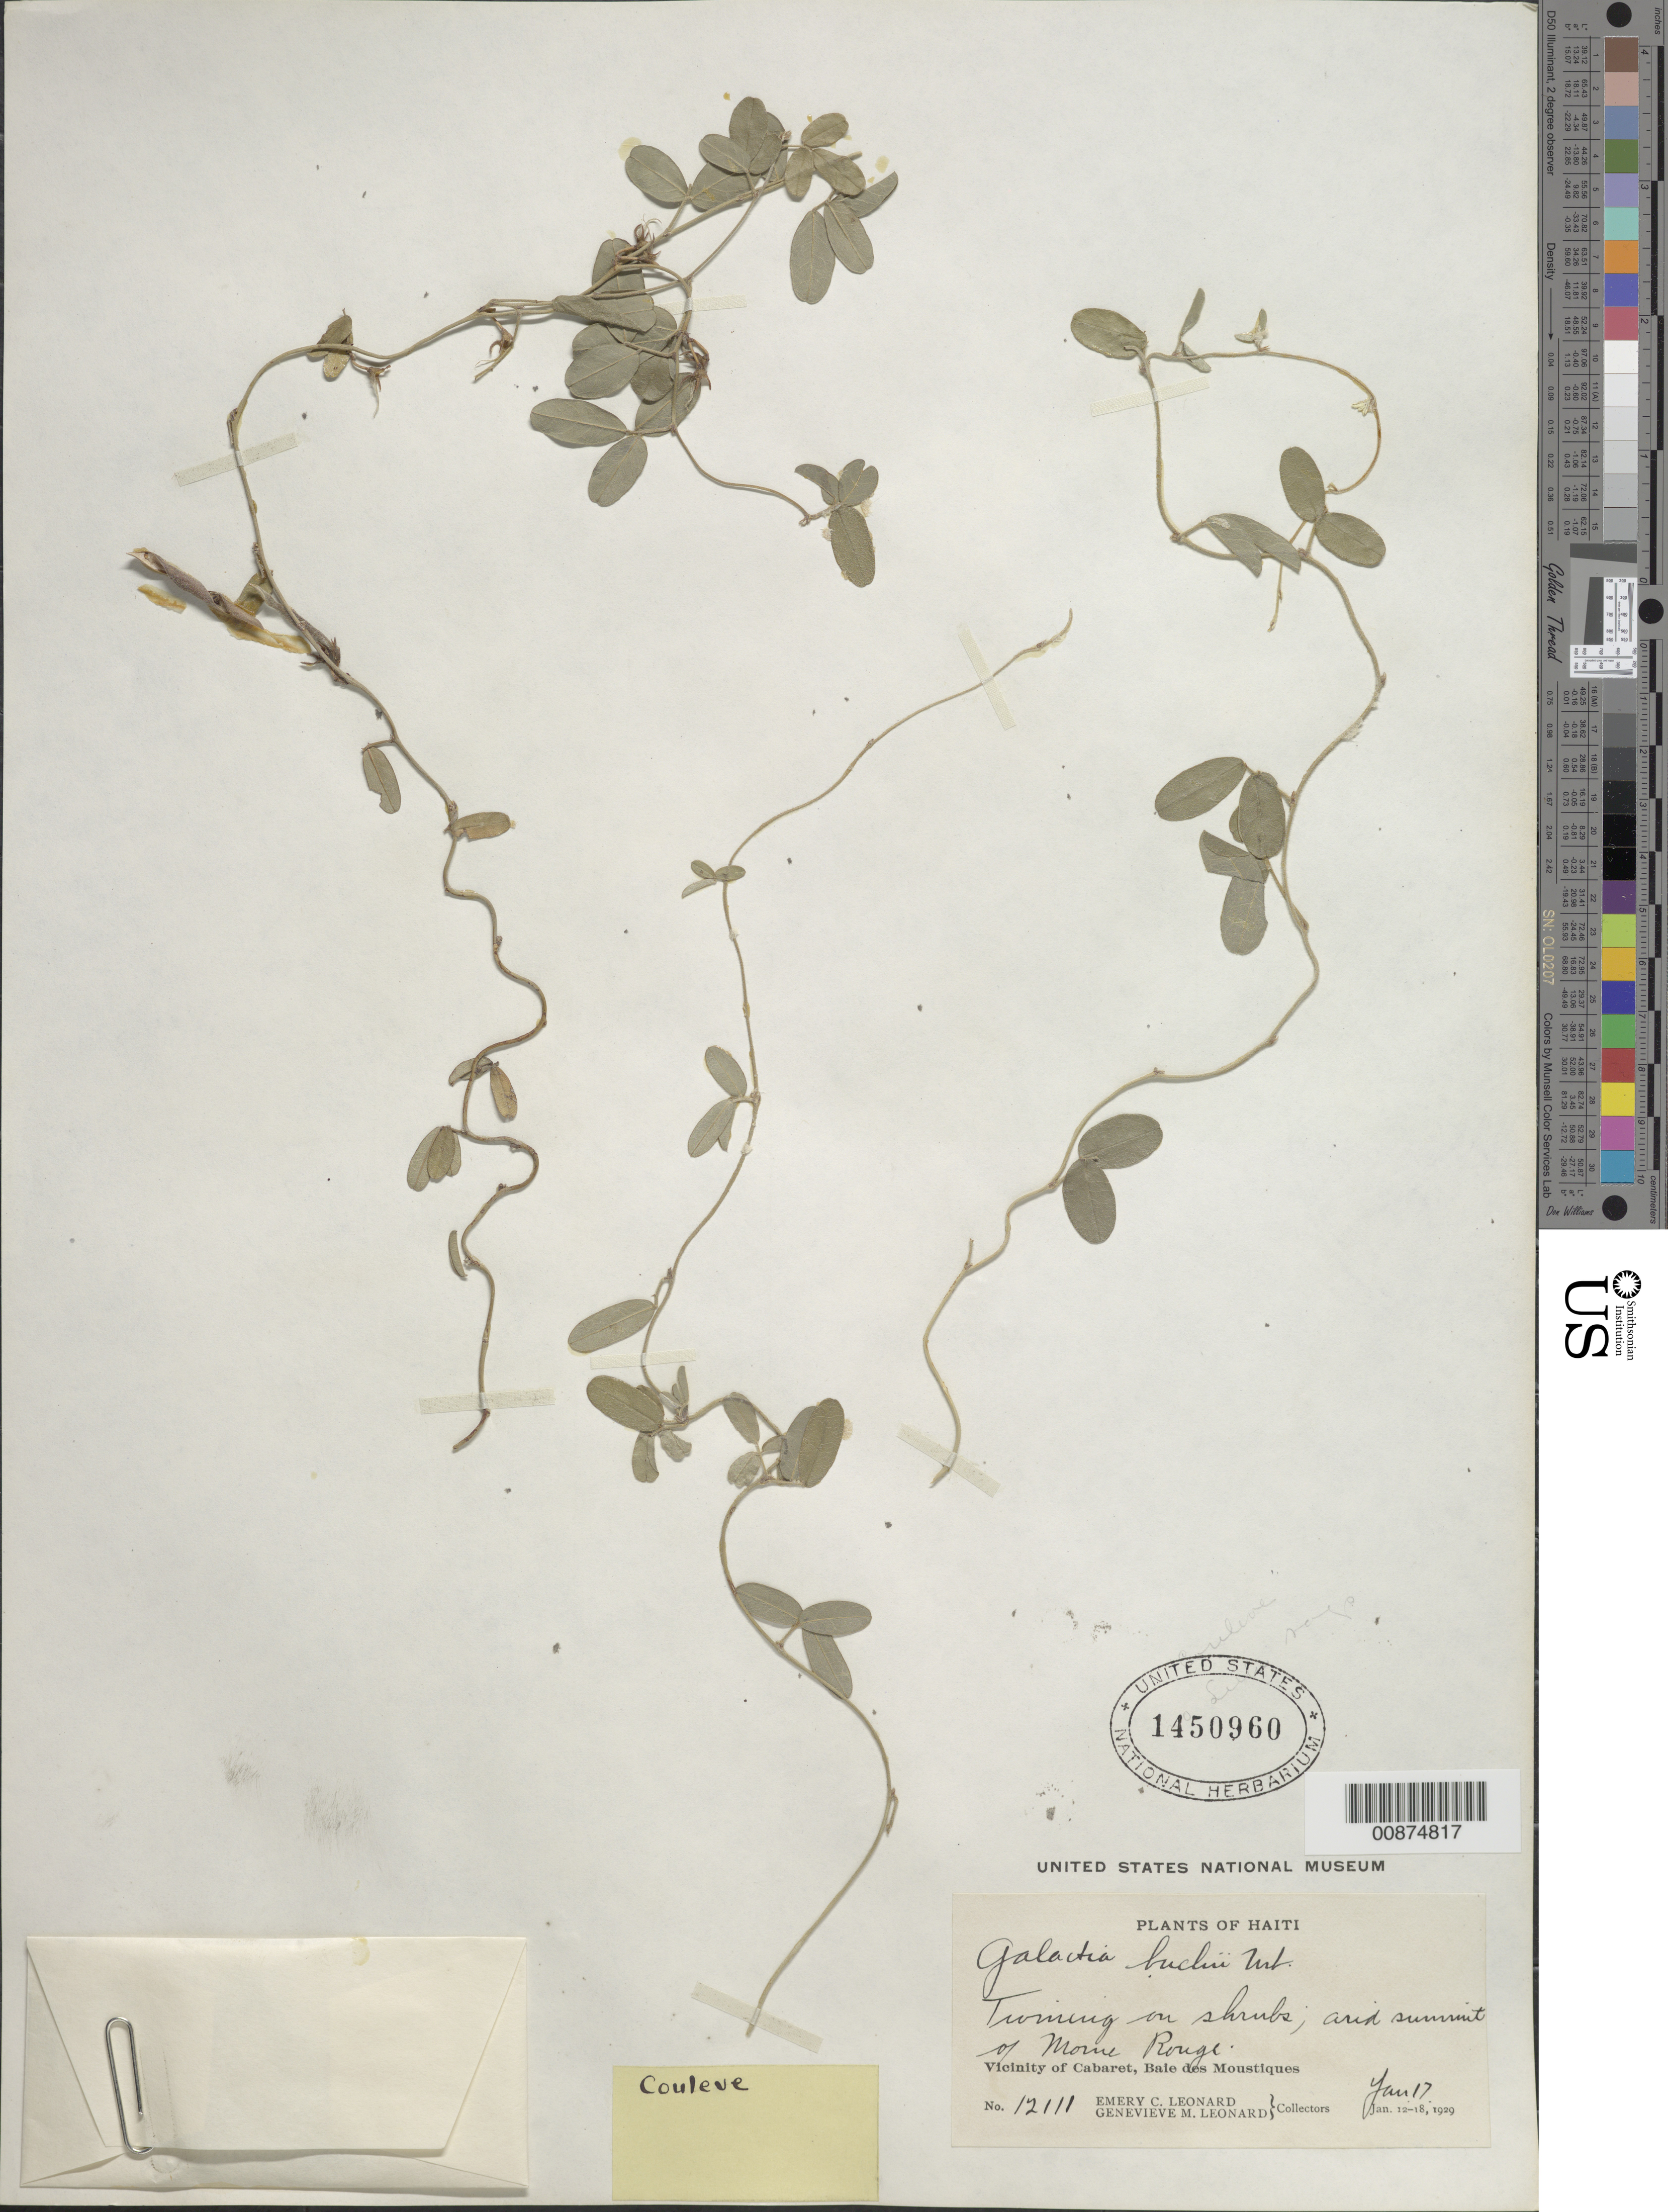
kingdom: Plantae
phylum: Tracheophyta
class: Magnoliopsida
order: Fabales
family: Fabaceae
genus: Galactia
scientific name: Galactia buchii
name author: Urb.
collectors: E. C. Leonard & G. M. Leonard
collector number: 12111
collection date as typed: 17 Jan 1929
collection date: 1929-01-17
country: Haiti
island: Hispaniola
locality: Arid summit of Morne Rouge. Vicinity of Cabaret, Baie des Moustiques.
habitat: Twining on shrubs; arid summit.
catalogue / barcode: US 1450960